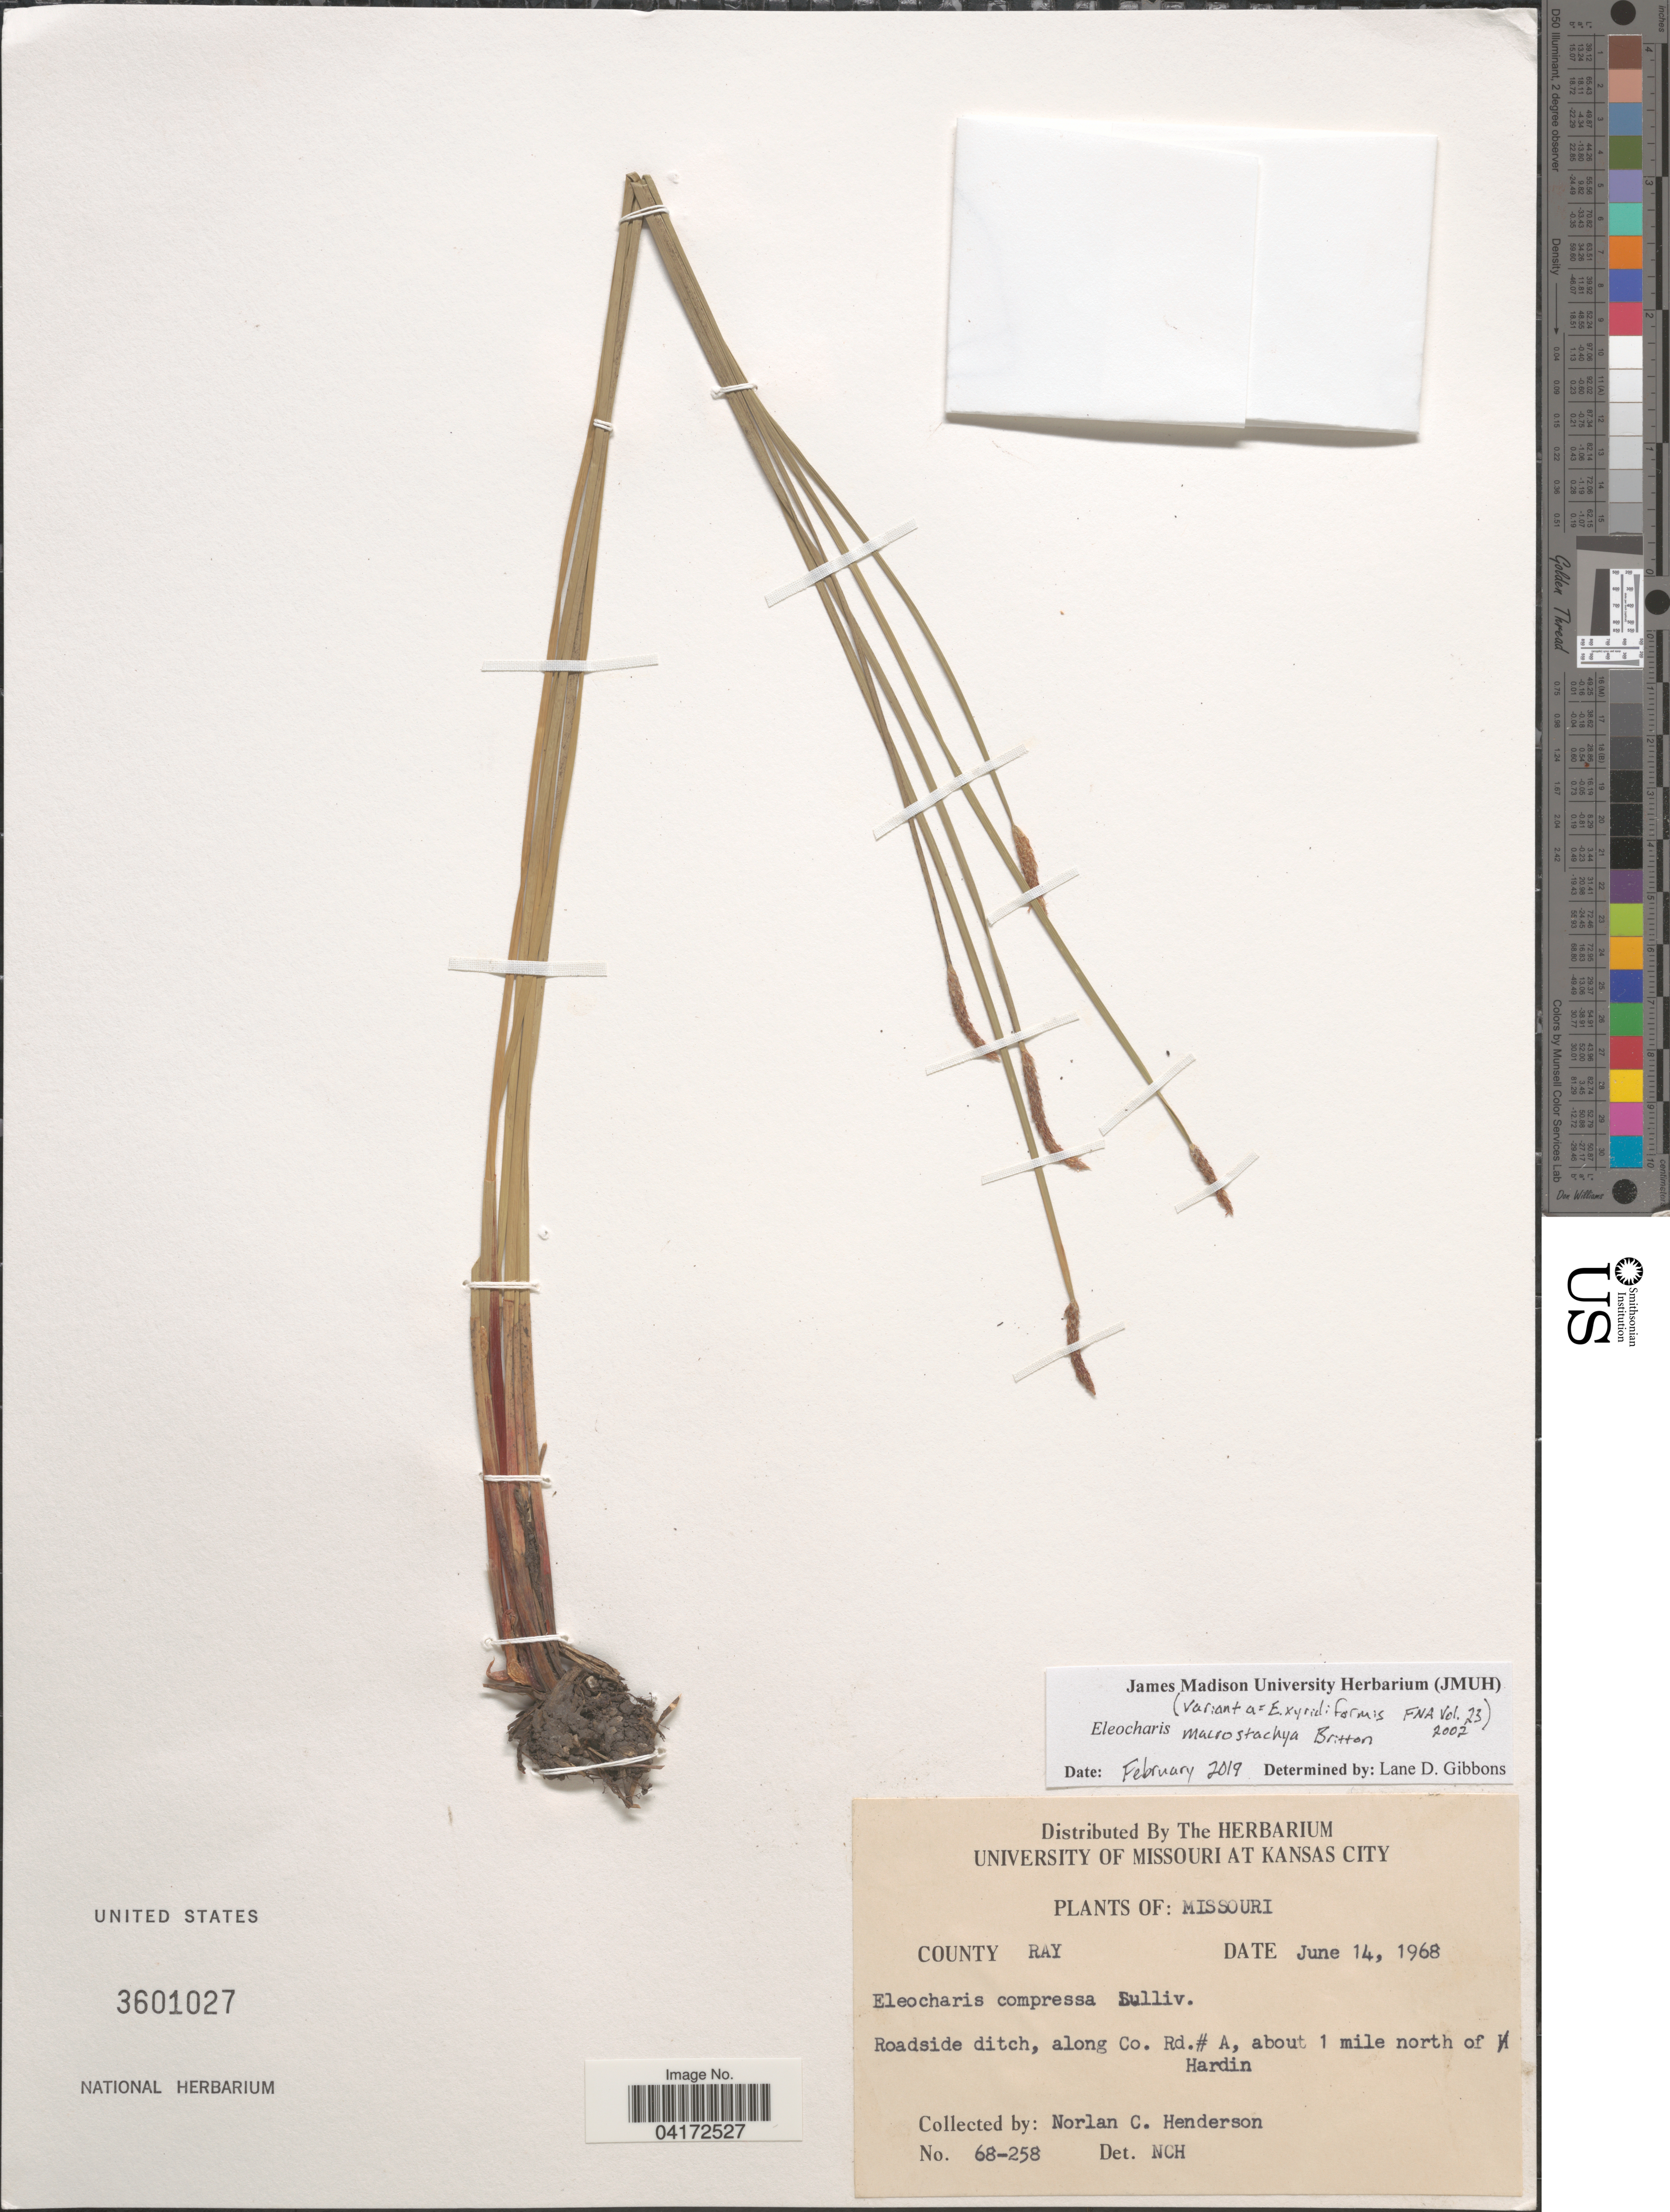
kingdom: Plantae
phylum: Tracheophyta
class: Liliopsida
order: Poales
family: Cyperaceae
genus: Eleocharis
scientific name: Eleocharis macrostachya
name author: Britton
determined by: Gibbons, Lane D.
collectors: N. C. Henderson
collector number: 68-258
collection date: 1968-06-14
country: United States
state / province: Missouri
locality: County Ray. Roadside ditch, along Co. Rd. #A, about 1 mile north of Hardin.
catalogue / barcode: US 3601027